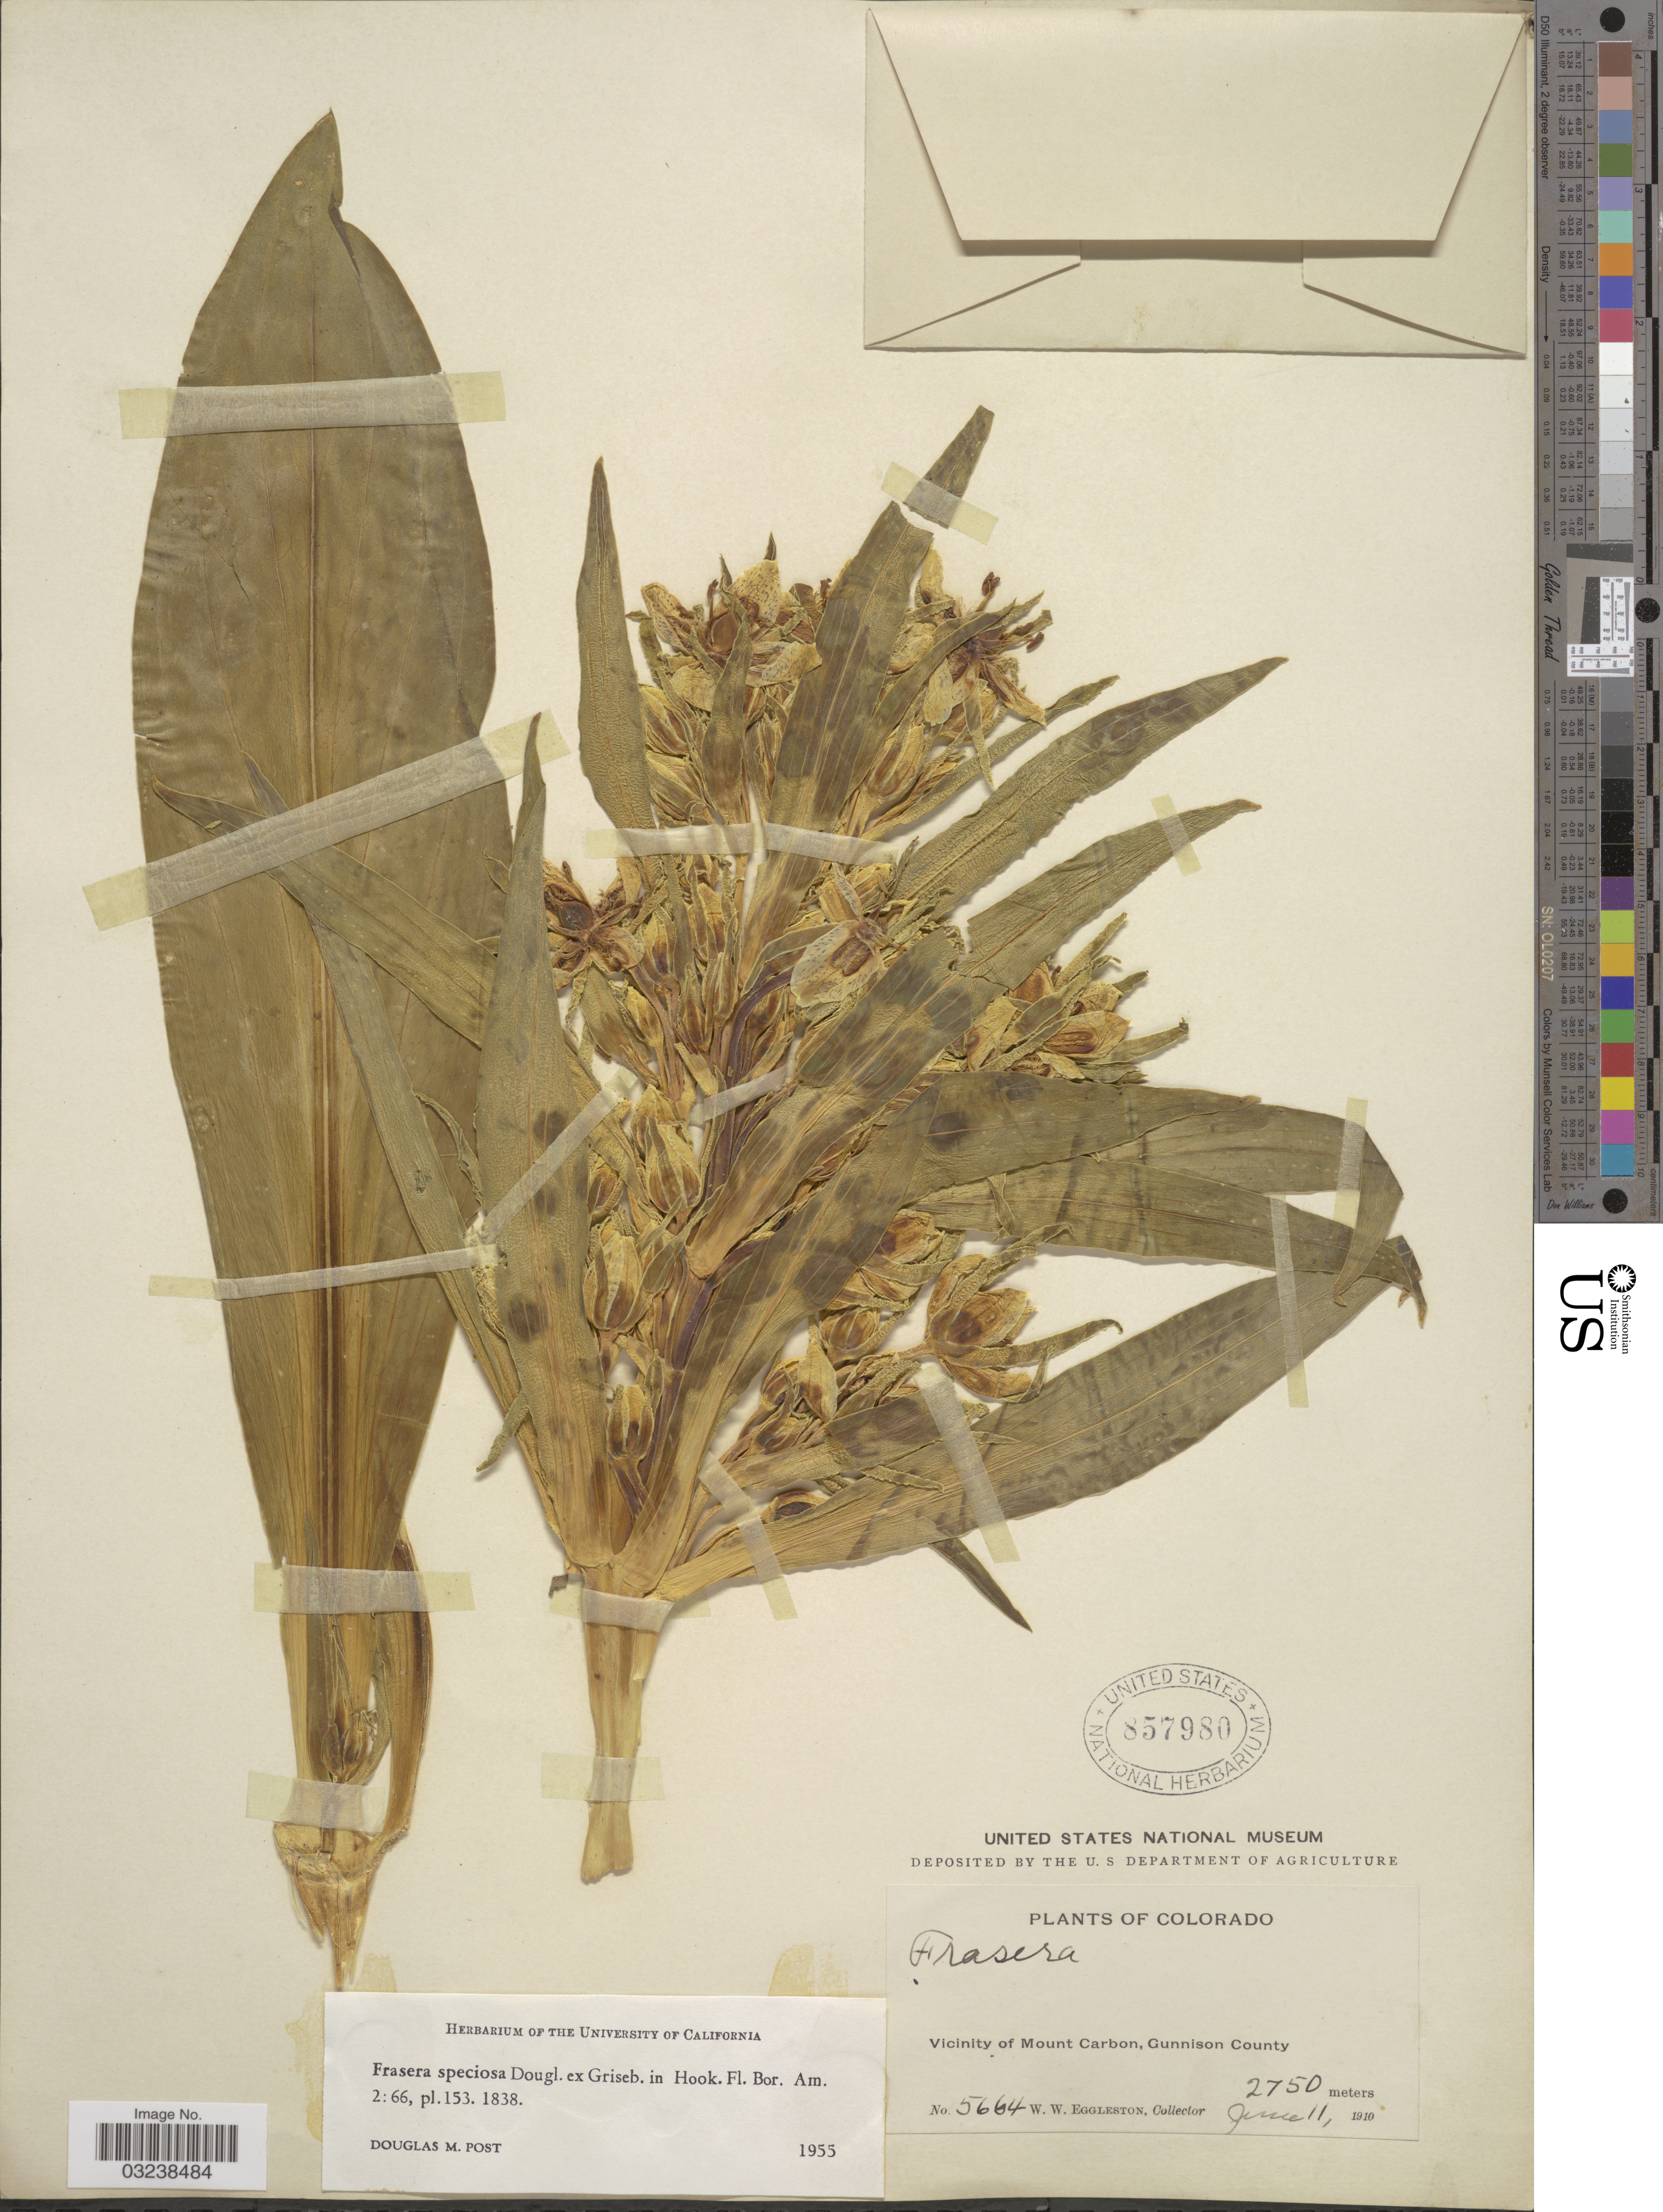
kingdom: Plantae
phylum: Tracheophyta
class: Magnoliopsida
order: Gentianales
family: Gentianaceae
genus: Swertia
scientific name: Swertia radiata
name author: (Kellogg) Kuntze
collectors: W. W. Eggleston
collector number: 5664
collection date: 1910-06-11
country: United States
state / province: Colorado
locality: Vicinity of Mount Carbon, Gunnison County.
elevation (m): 2750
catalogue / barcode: US 857980